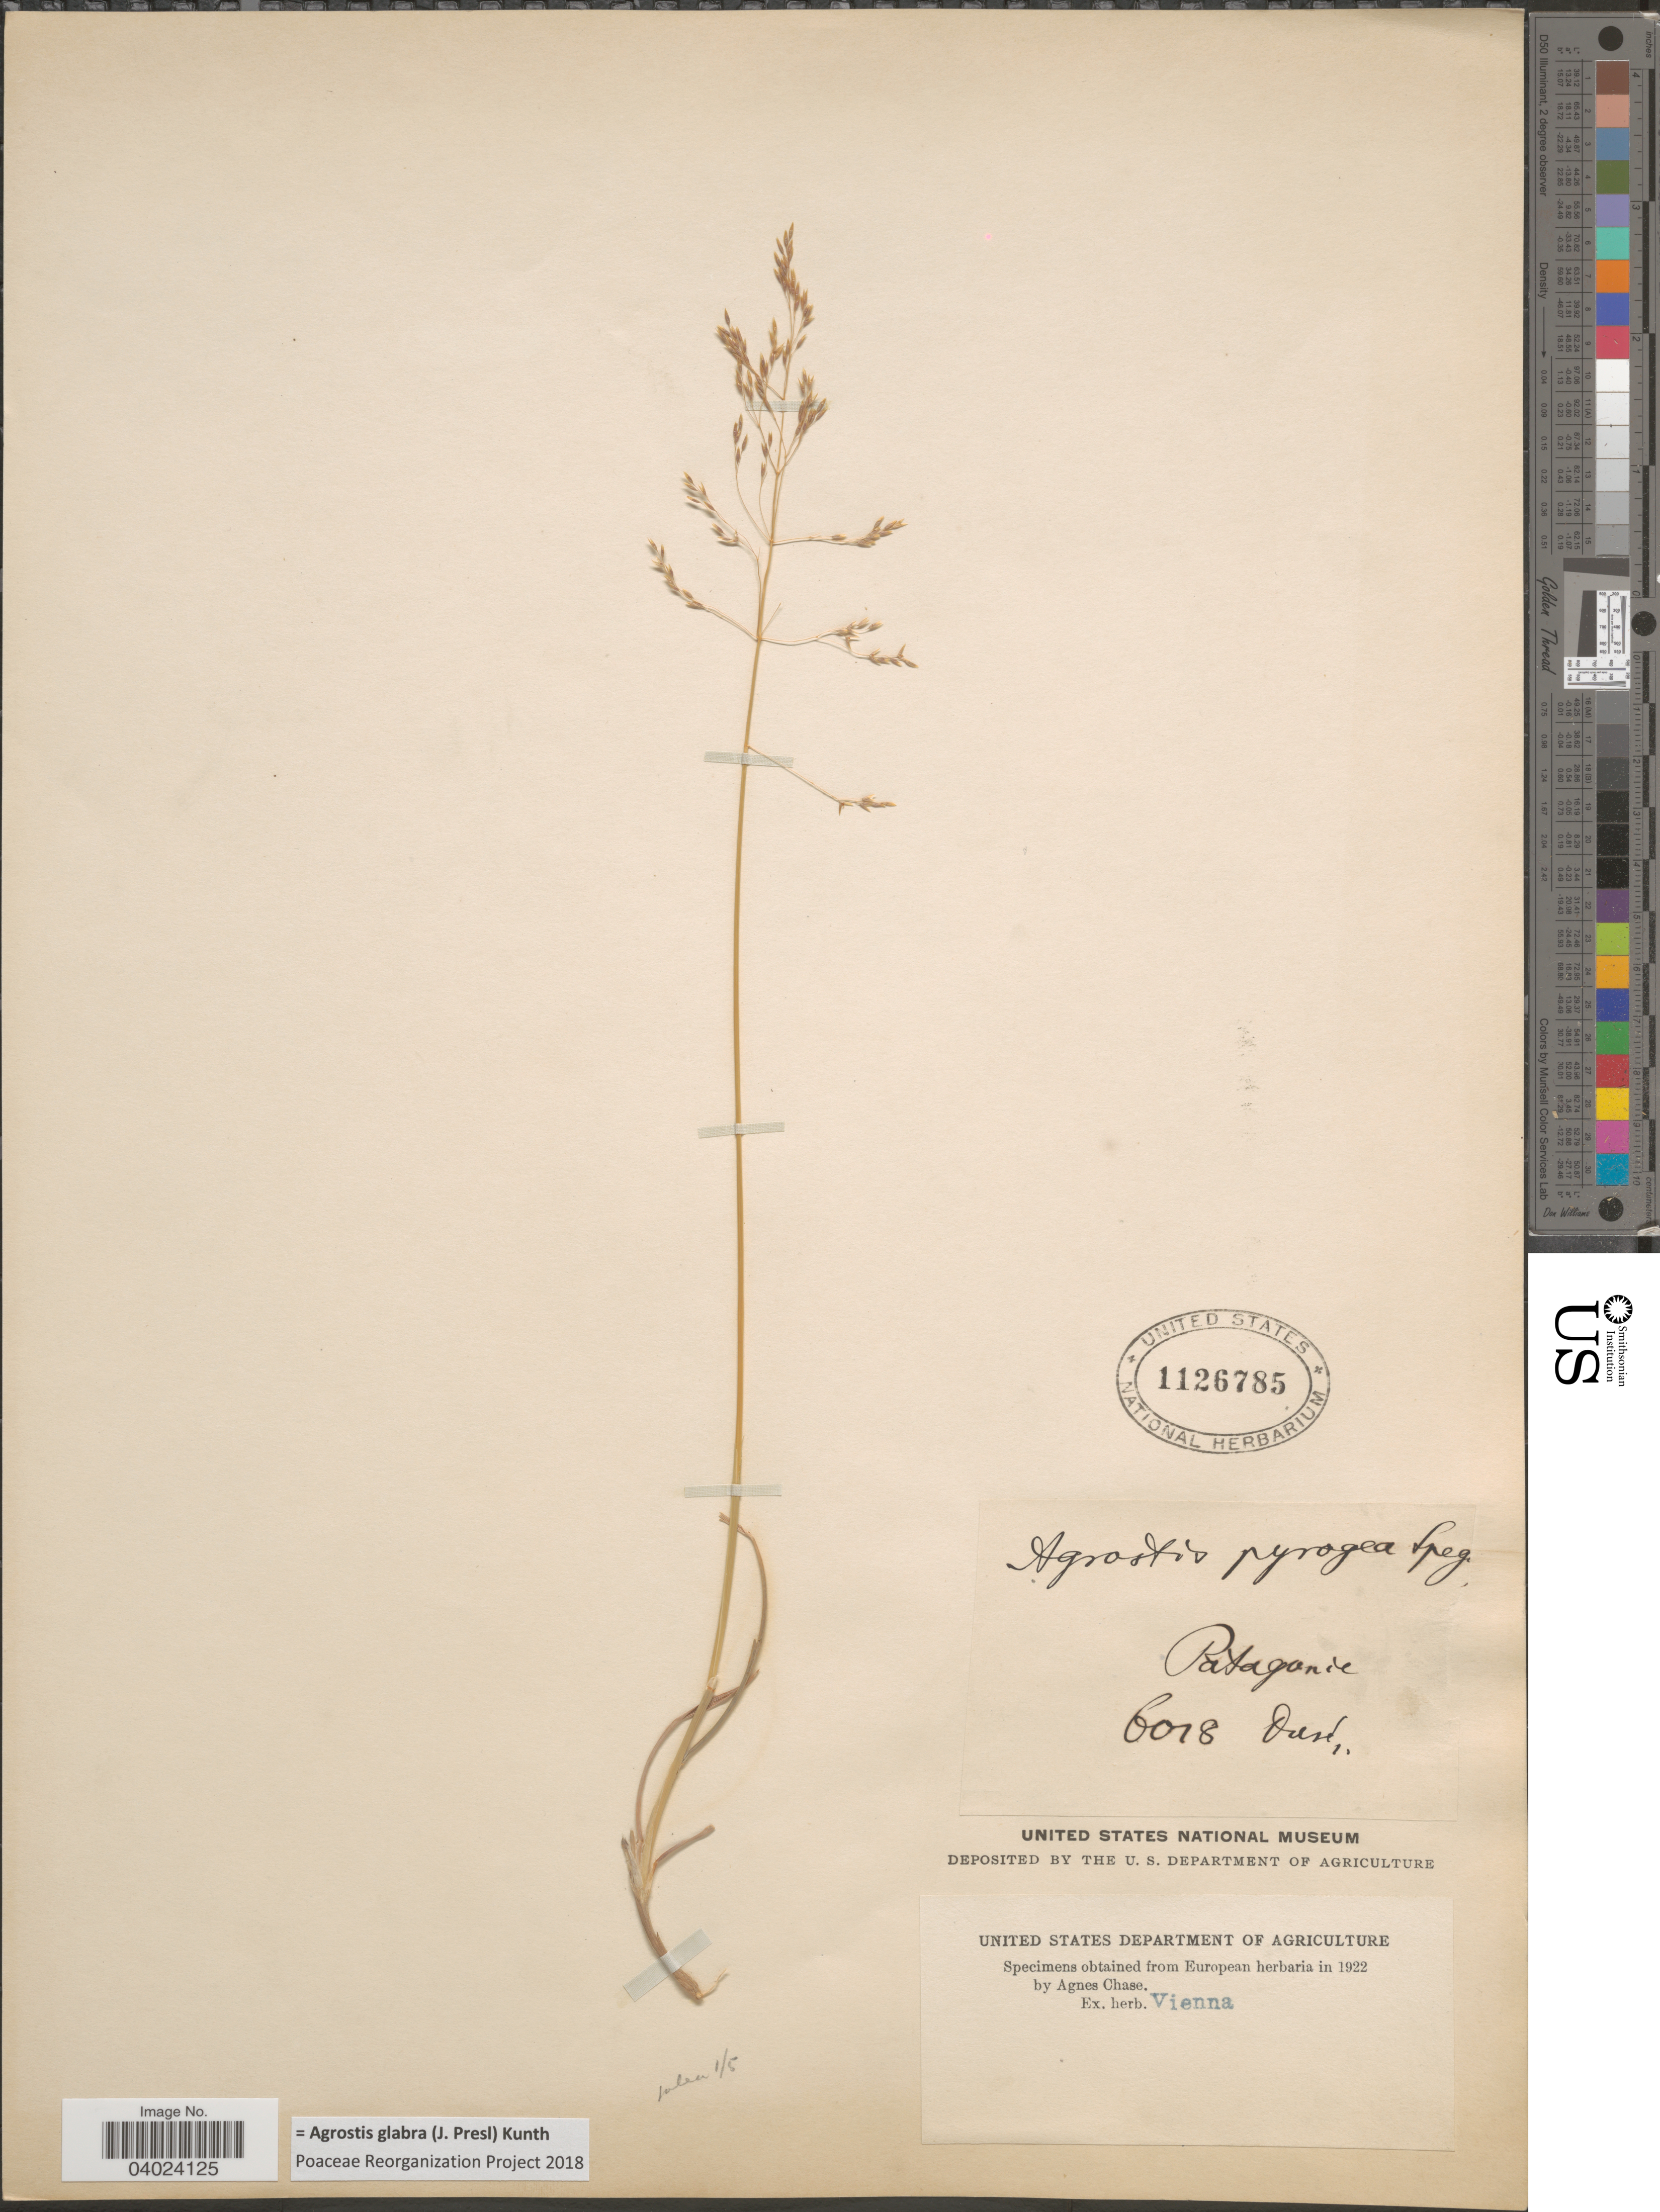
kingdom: Plantae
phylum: Tracheophyta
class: Liliopsida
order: Poales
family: Poaceae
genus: Agrostis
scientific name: Agrostis glabra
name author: (J. Presl) Kunth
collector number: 6018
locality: Patagonia.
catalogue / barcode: US 1126785